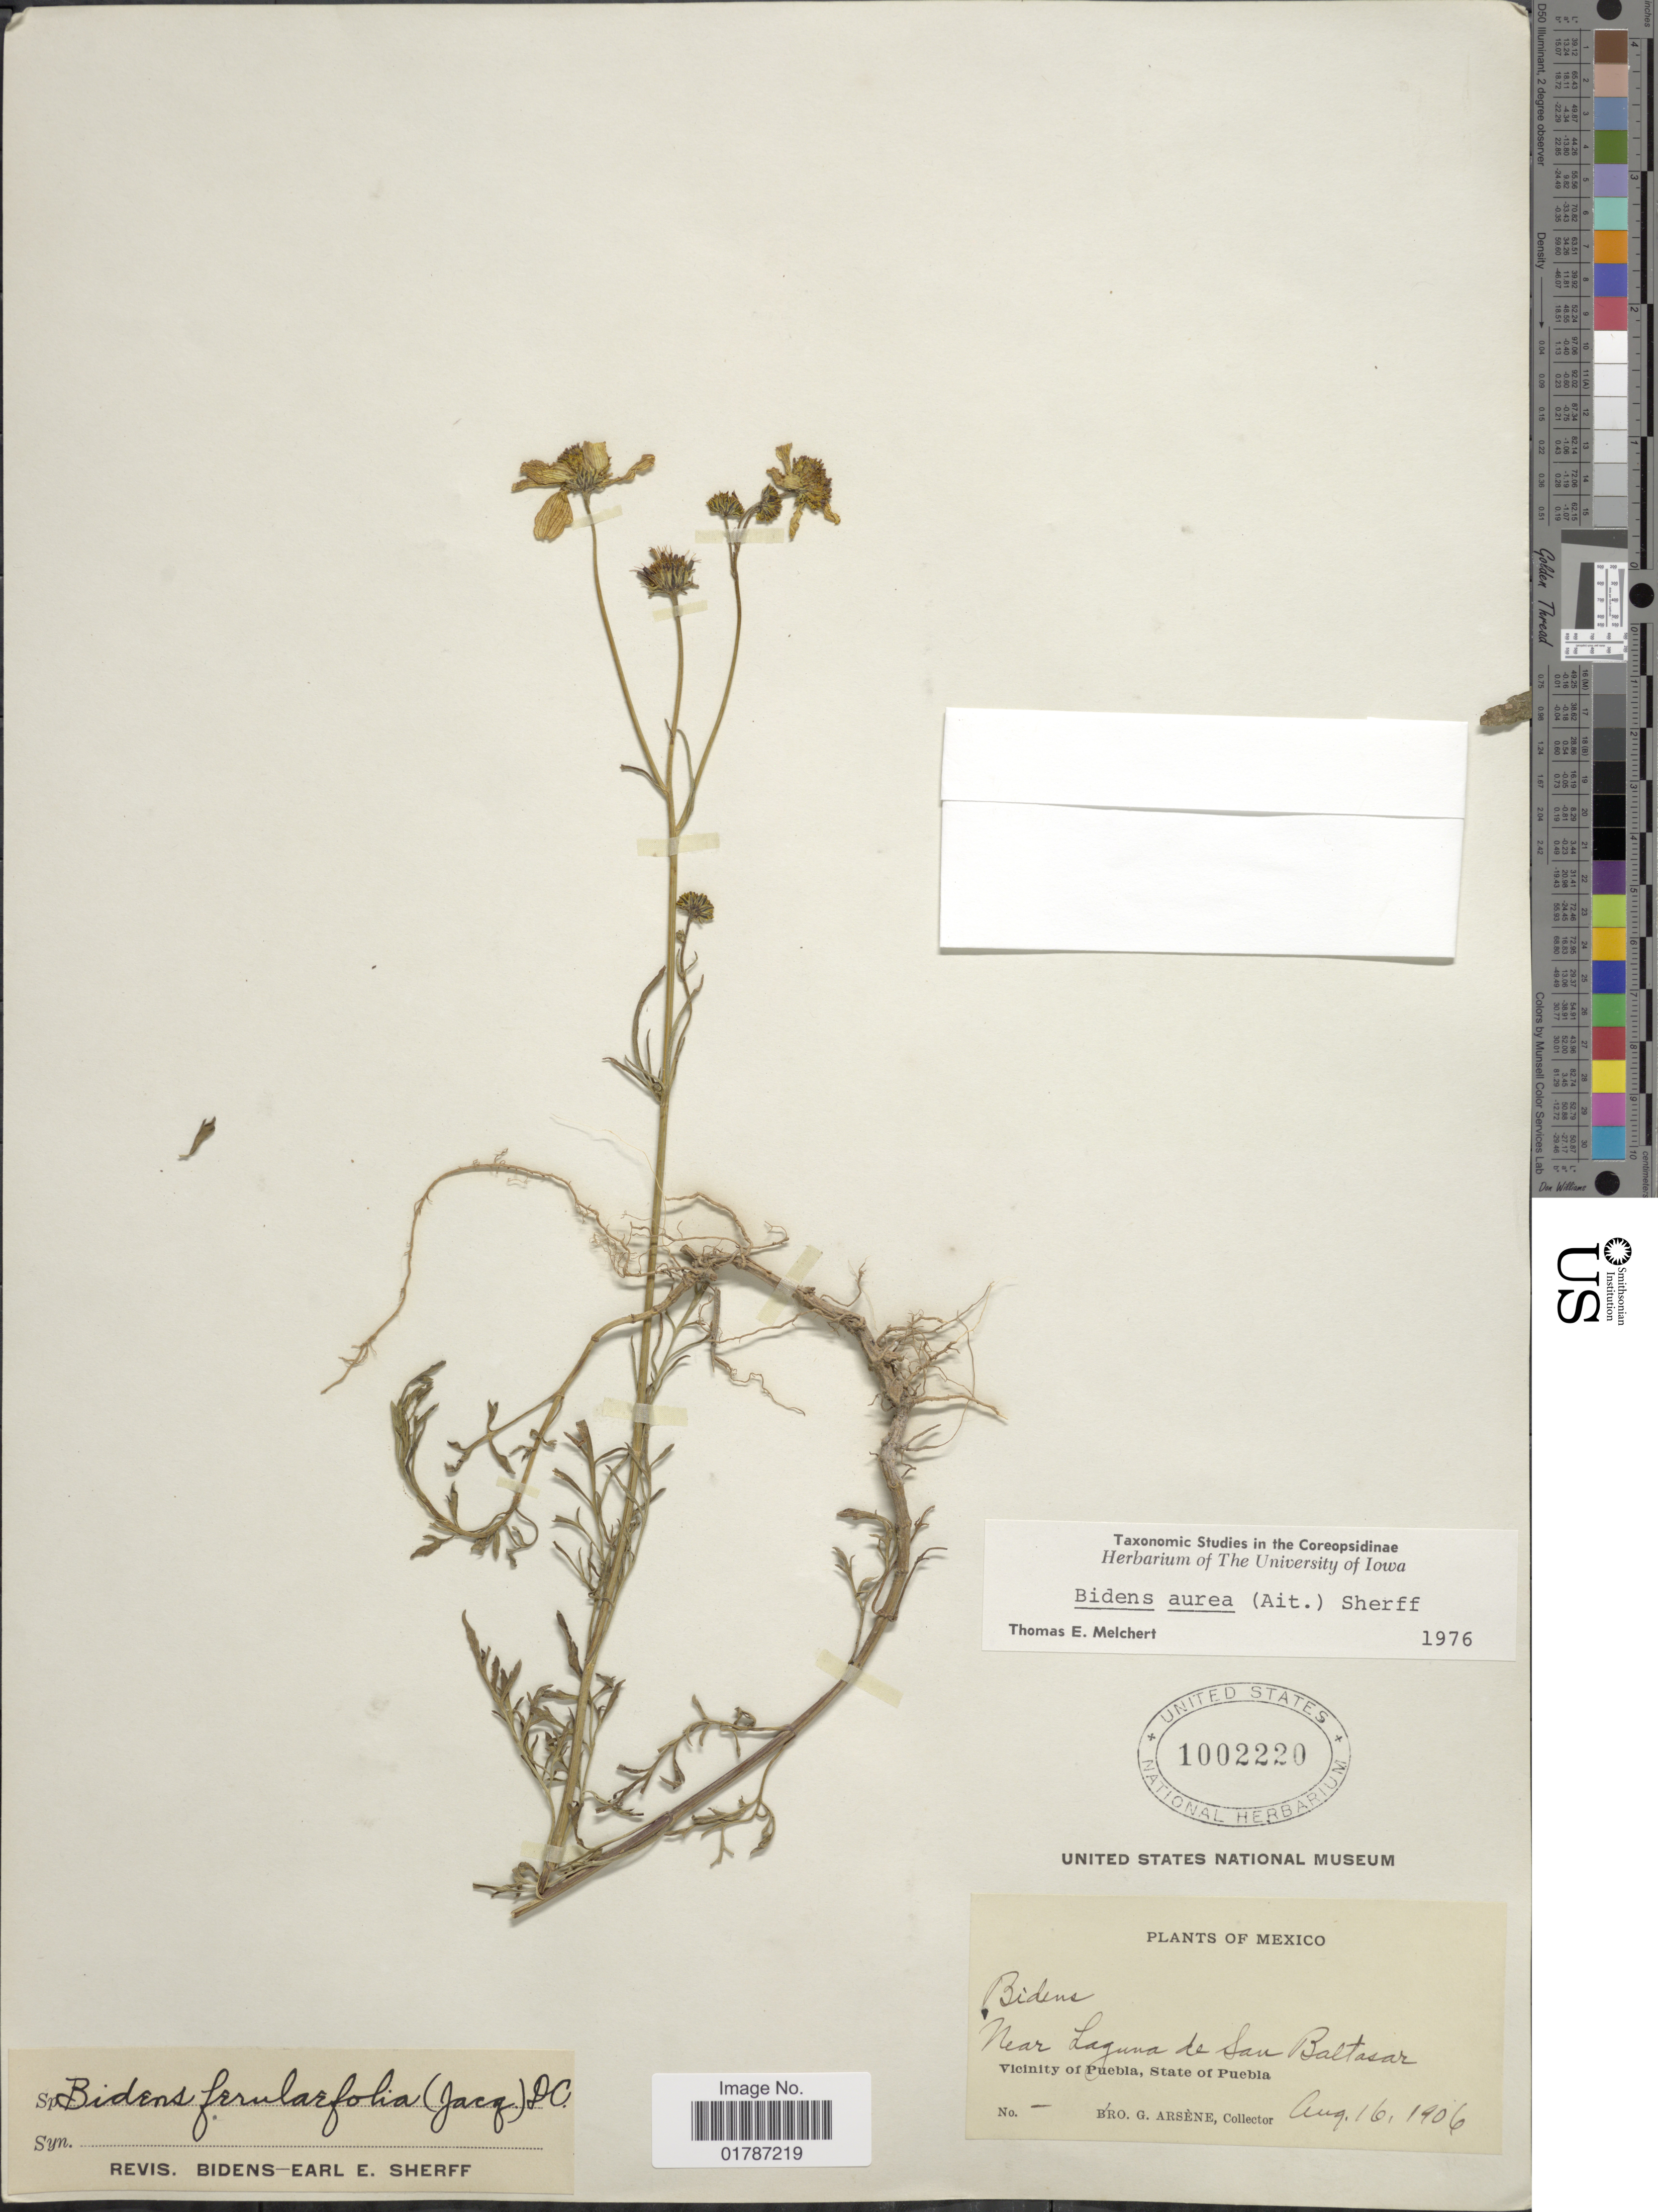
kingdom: Plantae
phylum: Tracheophyta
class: Magnoliopsida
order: Asterales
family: Asteraceae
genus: Bidens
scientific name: Bidens aurea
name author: (Aiton) Sherff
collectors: Bro. G. Arsène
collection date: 1906-08-16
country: Mexico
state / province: Puebla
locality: Near Launa de San Baltasar, Vicinity of Puebla, State of Puebla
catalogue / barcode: US 1002220